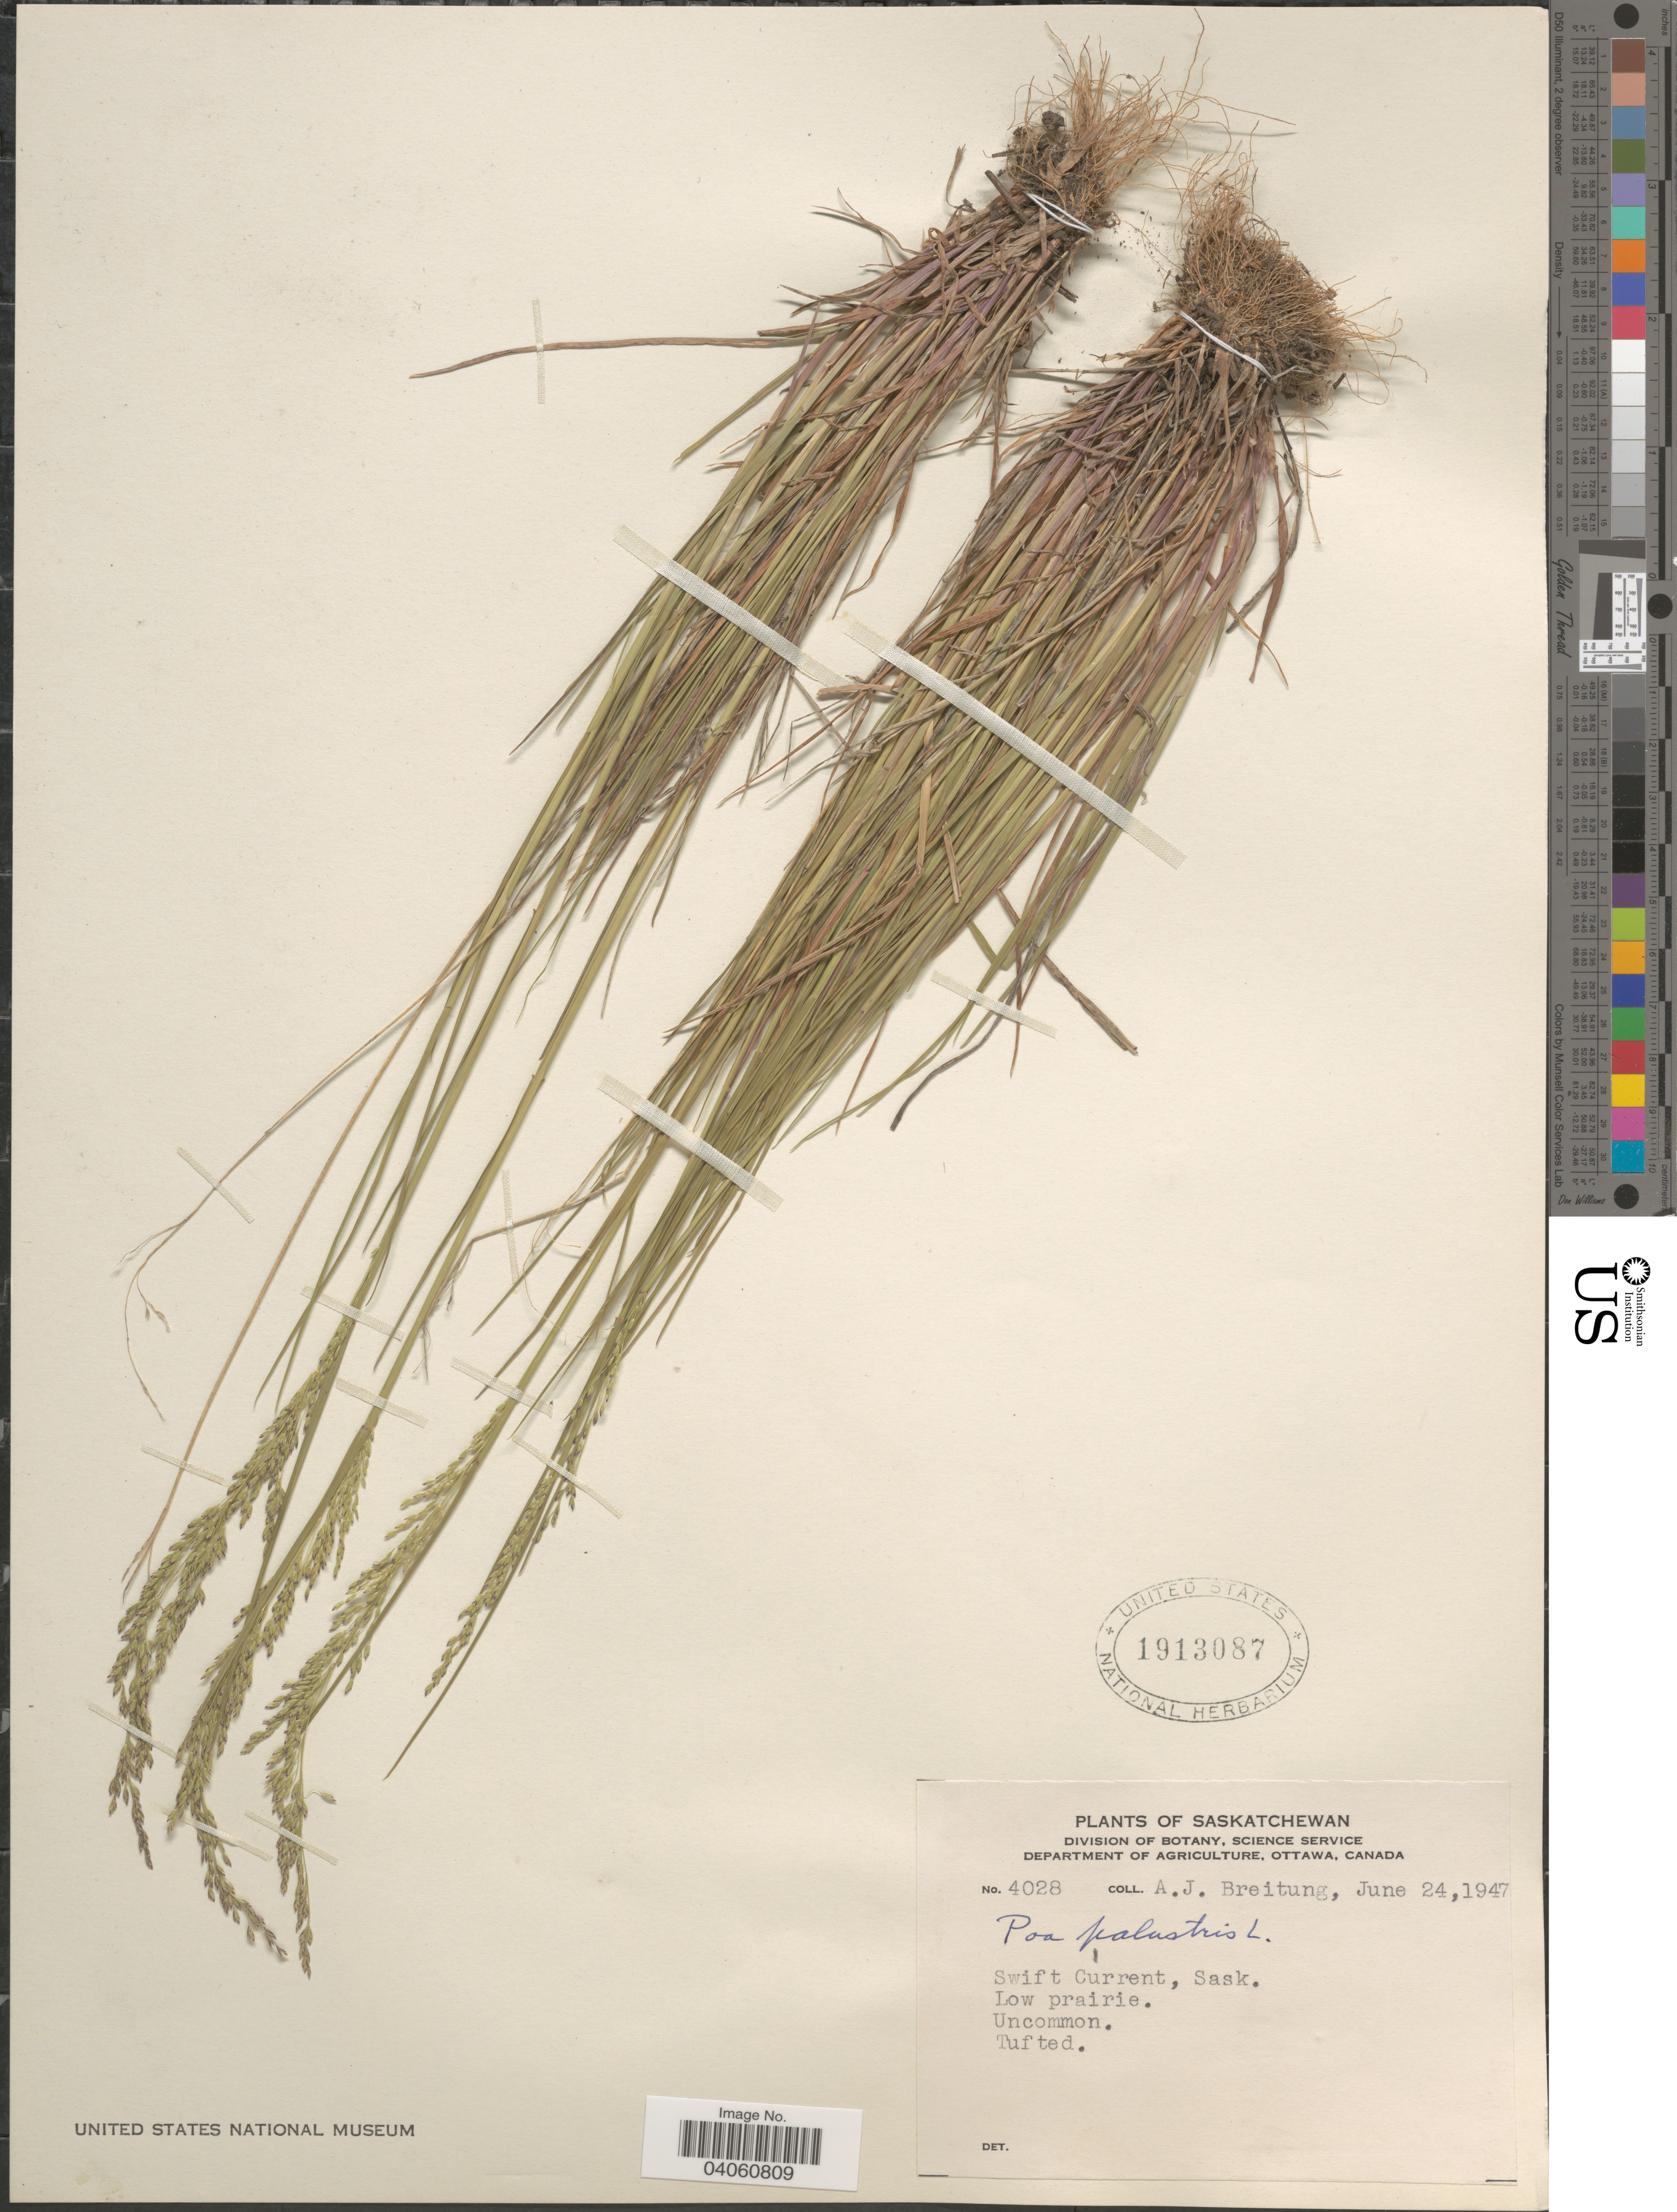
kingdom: Plantae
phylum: Tracheophyta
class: Liliopsida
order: Poales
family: Poaceae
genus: Poa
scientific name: Poa palustris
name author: L.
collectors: A. Breitung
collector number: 4028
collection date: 1947-06-24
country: Canada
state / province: Saskatchewan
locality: Swift Current.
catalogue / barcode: US 1913087